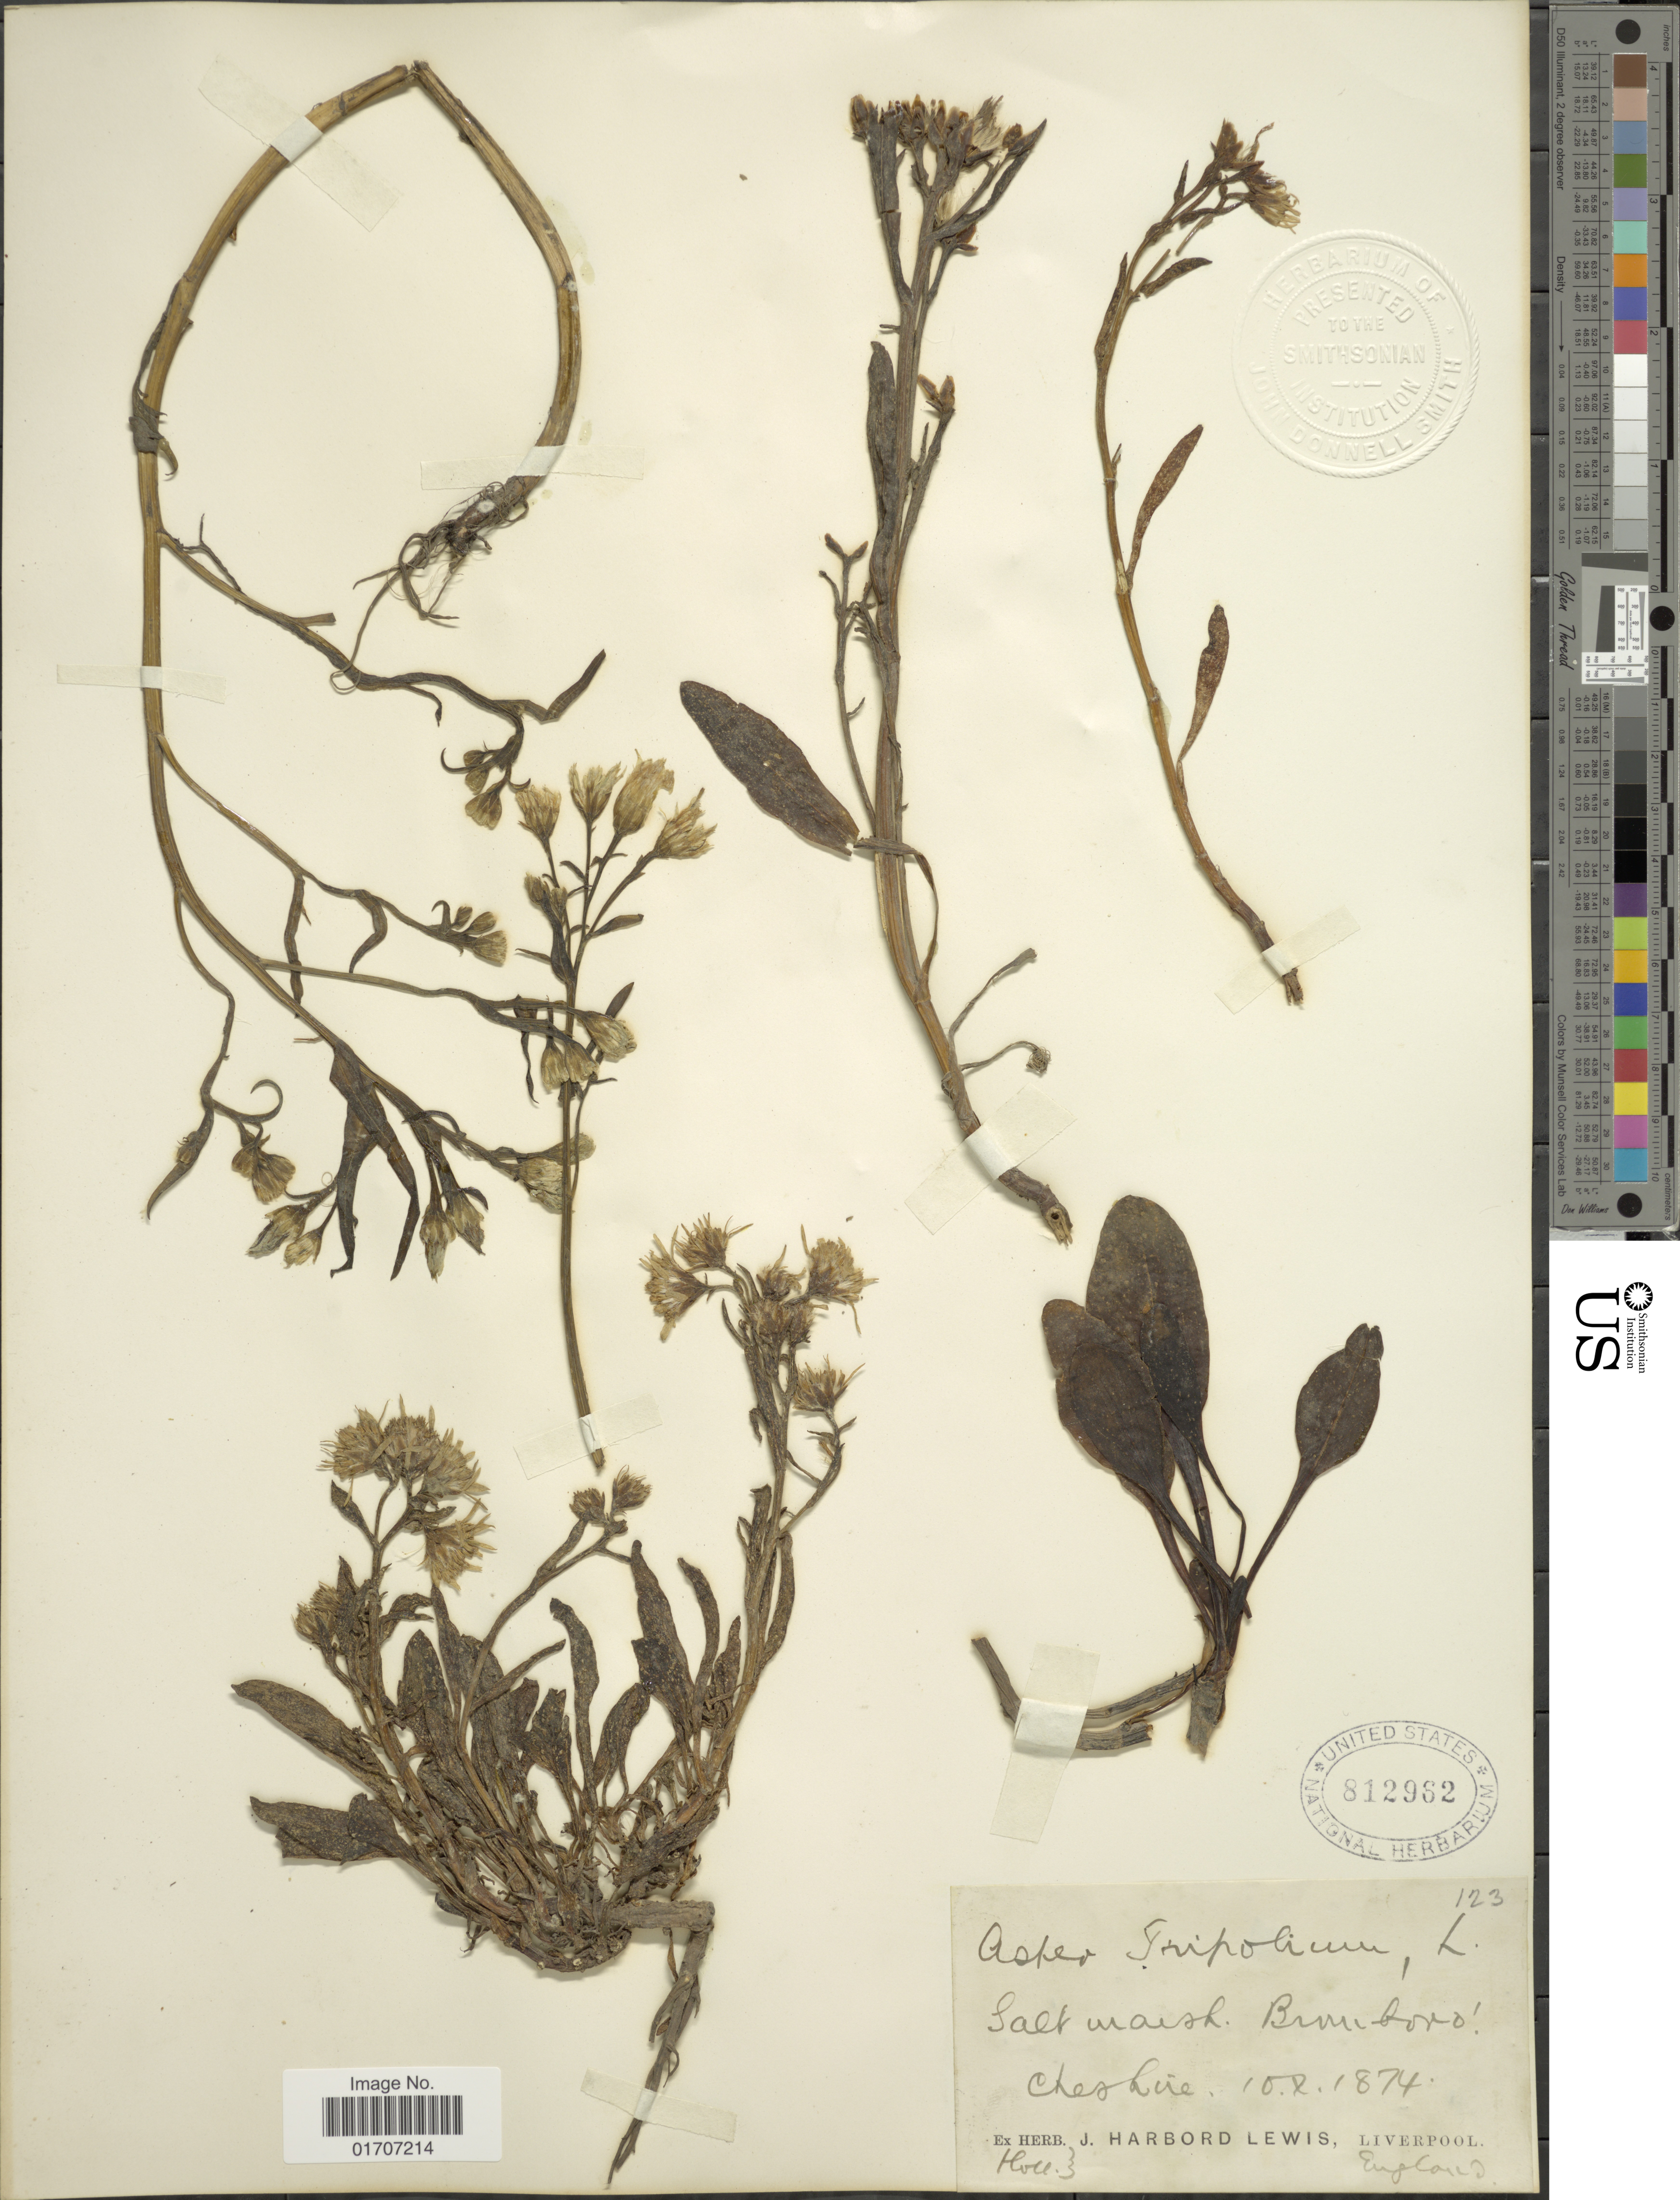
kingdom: Plantae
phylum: Tracheophyta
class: Magnoliopsida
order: Asterales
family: Asteraceae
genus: Tripolium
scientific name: Tripolium pannonicum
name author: (Jacq.) Dobrocz.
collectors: C. Lira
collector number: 123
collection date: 1874-10-10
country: United Kingdom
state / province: England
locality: Salt Marsh, Brunboro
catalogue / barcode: US 812962